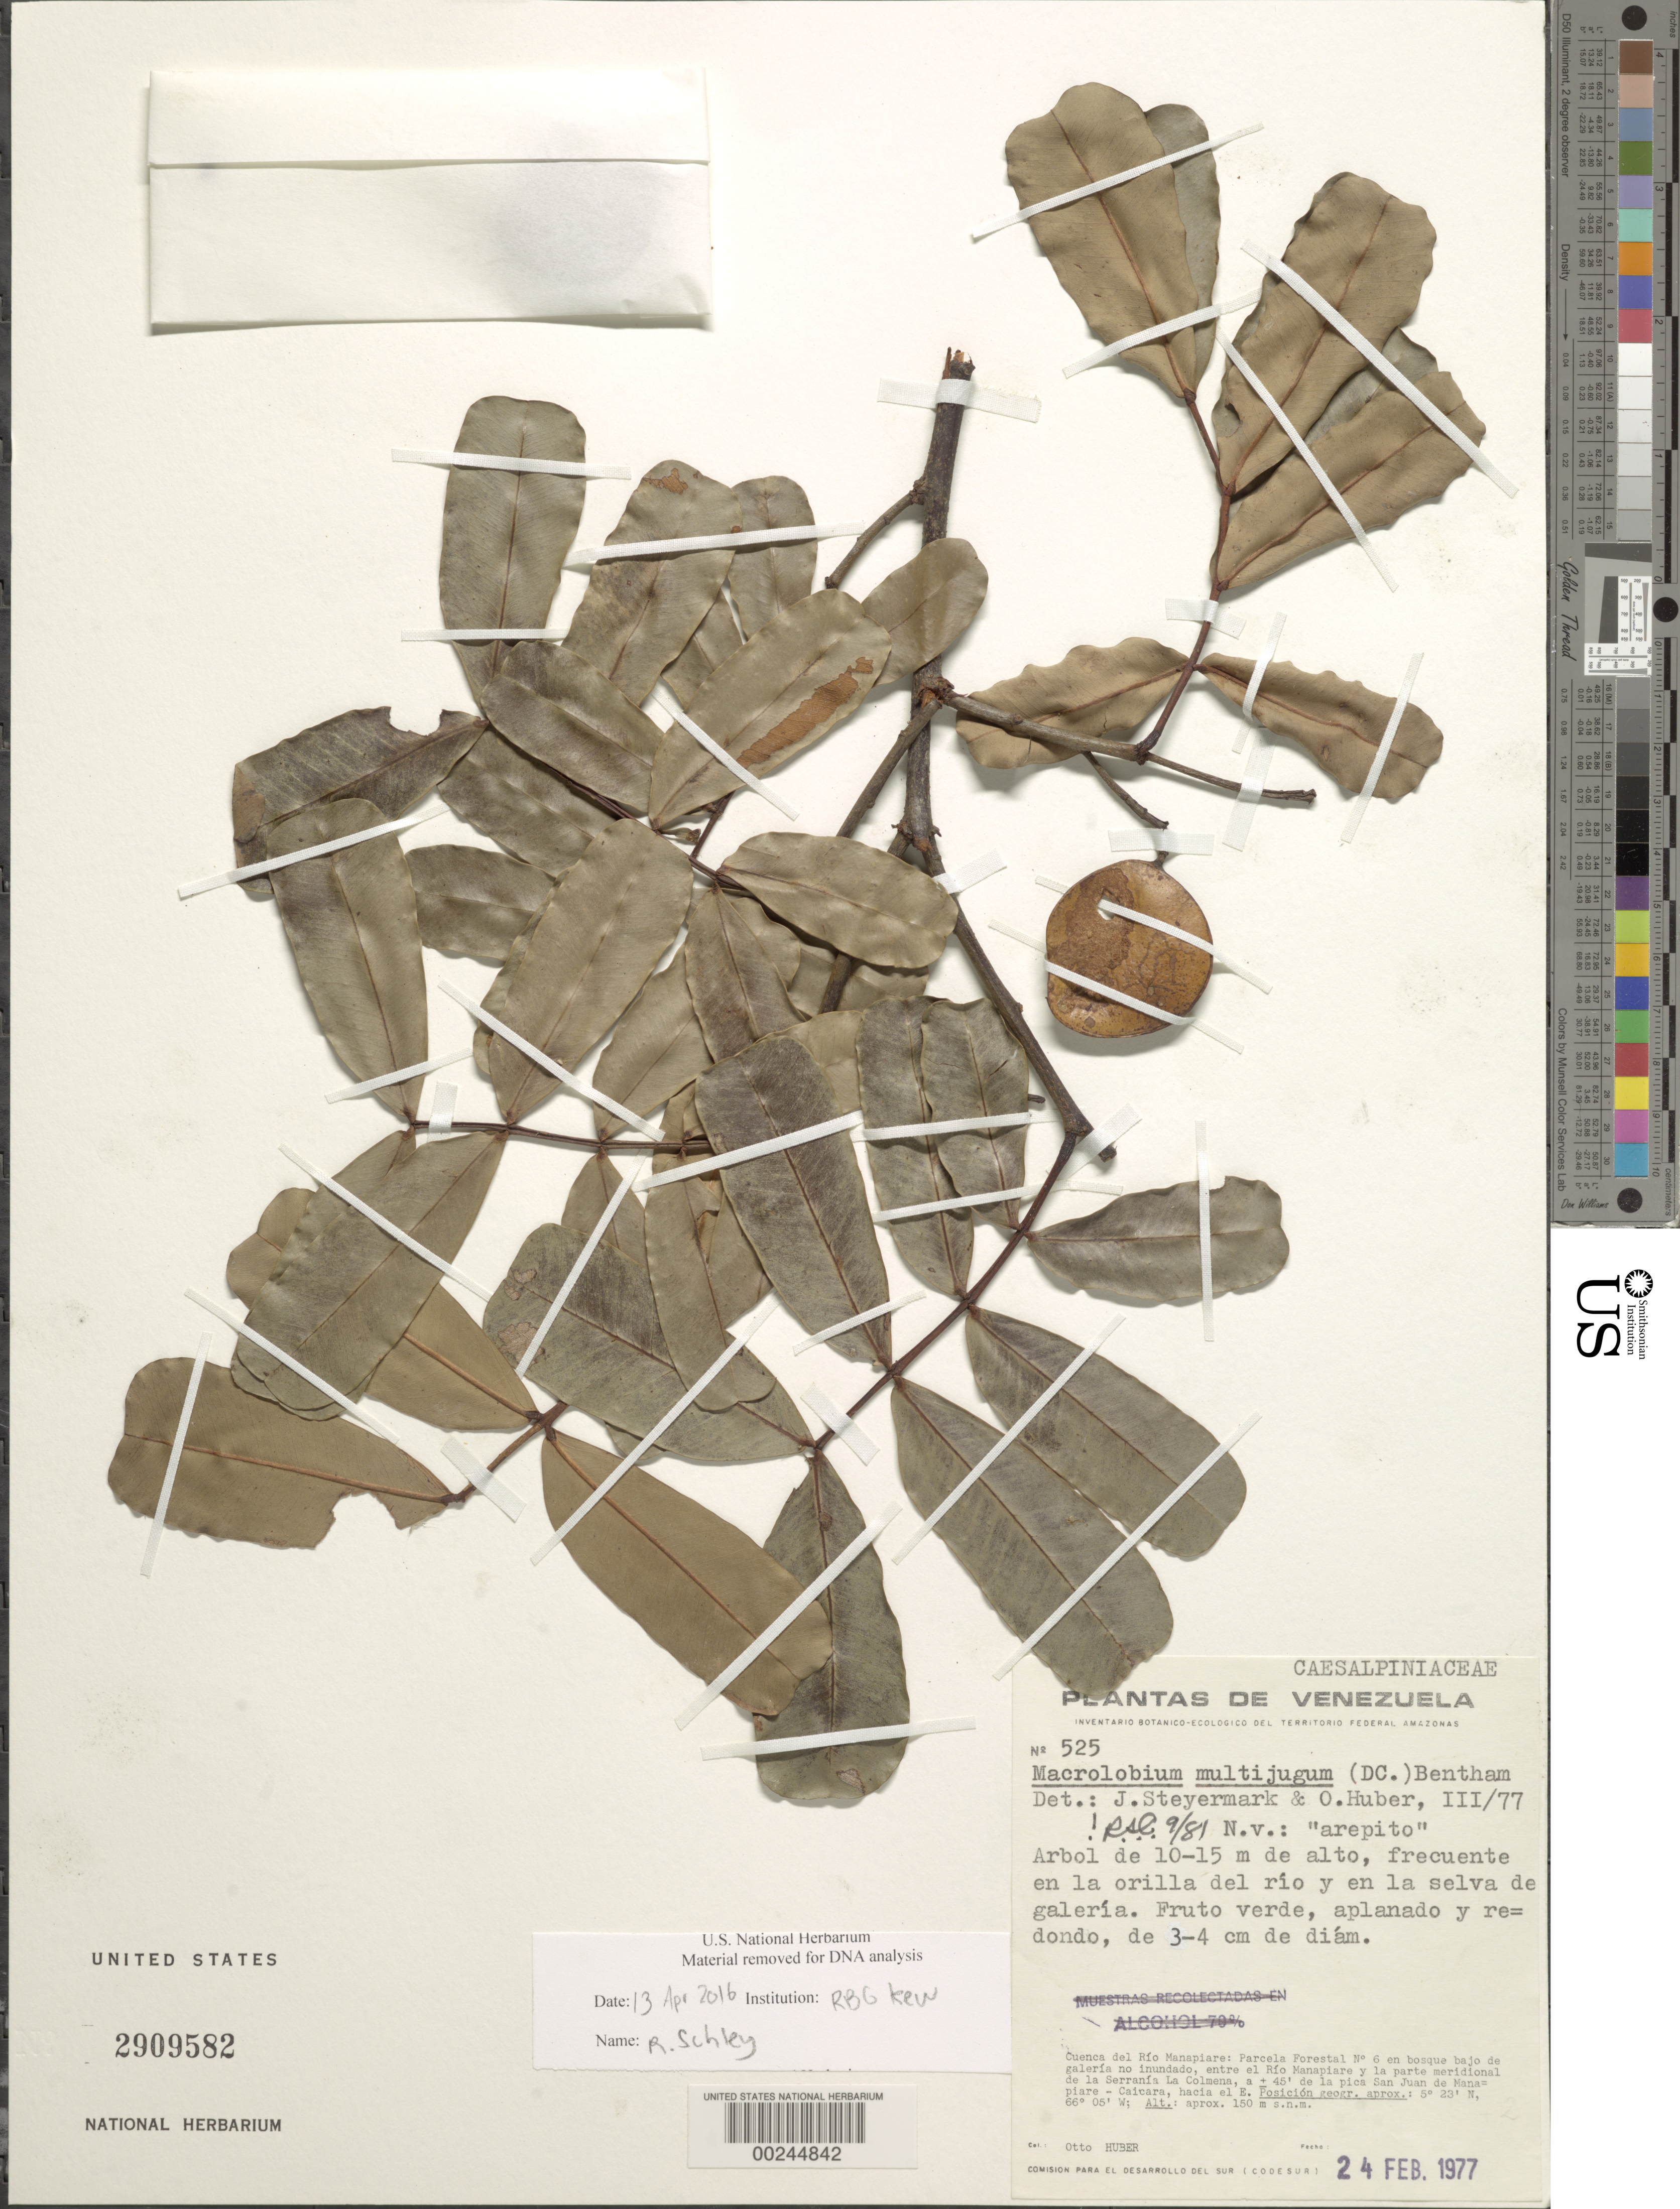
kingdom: Plantae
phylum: Tracheophyta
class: Magnoliopsida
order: Fabales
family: Fabaceae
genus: Macrolobium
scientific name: Macrolobium multijugum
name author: (DC.) Benth.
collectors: O. Huber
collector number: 525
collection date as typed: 24 Feb 1977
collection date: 1977-02-24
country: Venezuela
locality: R. manapiare: parcela forestal #6, between r. manapiare + s part of serrania la colmena, san juan de manapiare-caicara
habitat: River basin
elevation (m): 150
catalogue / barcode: US 2909582